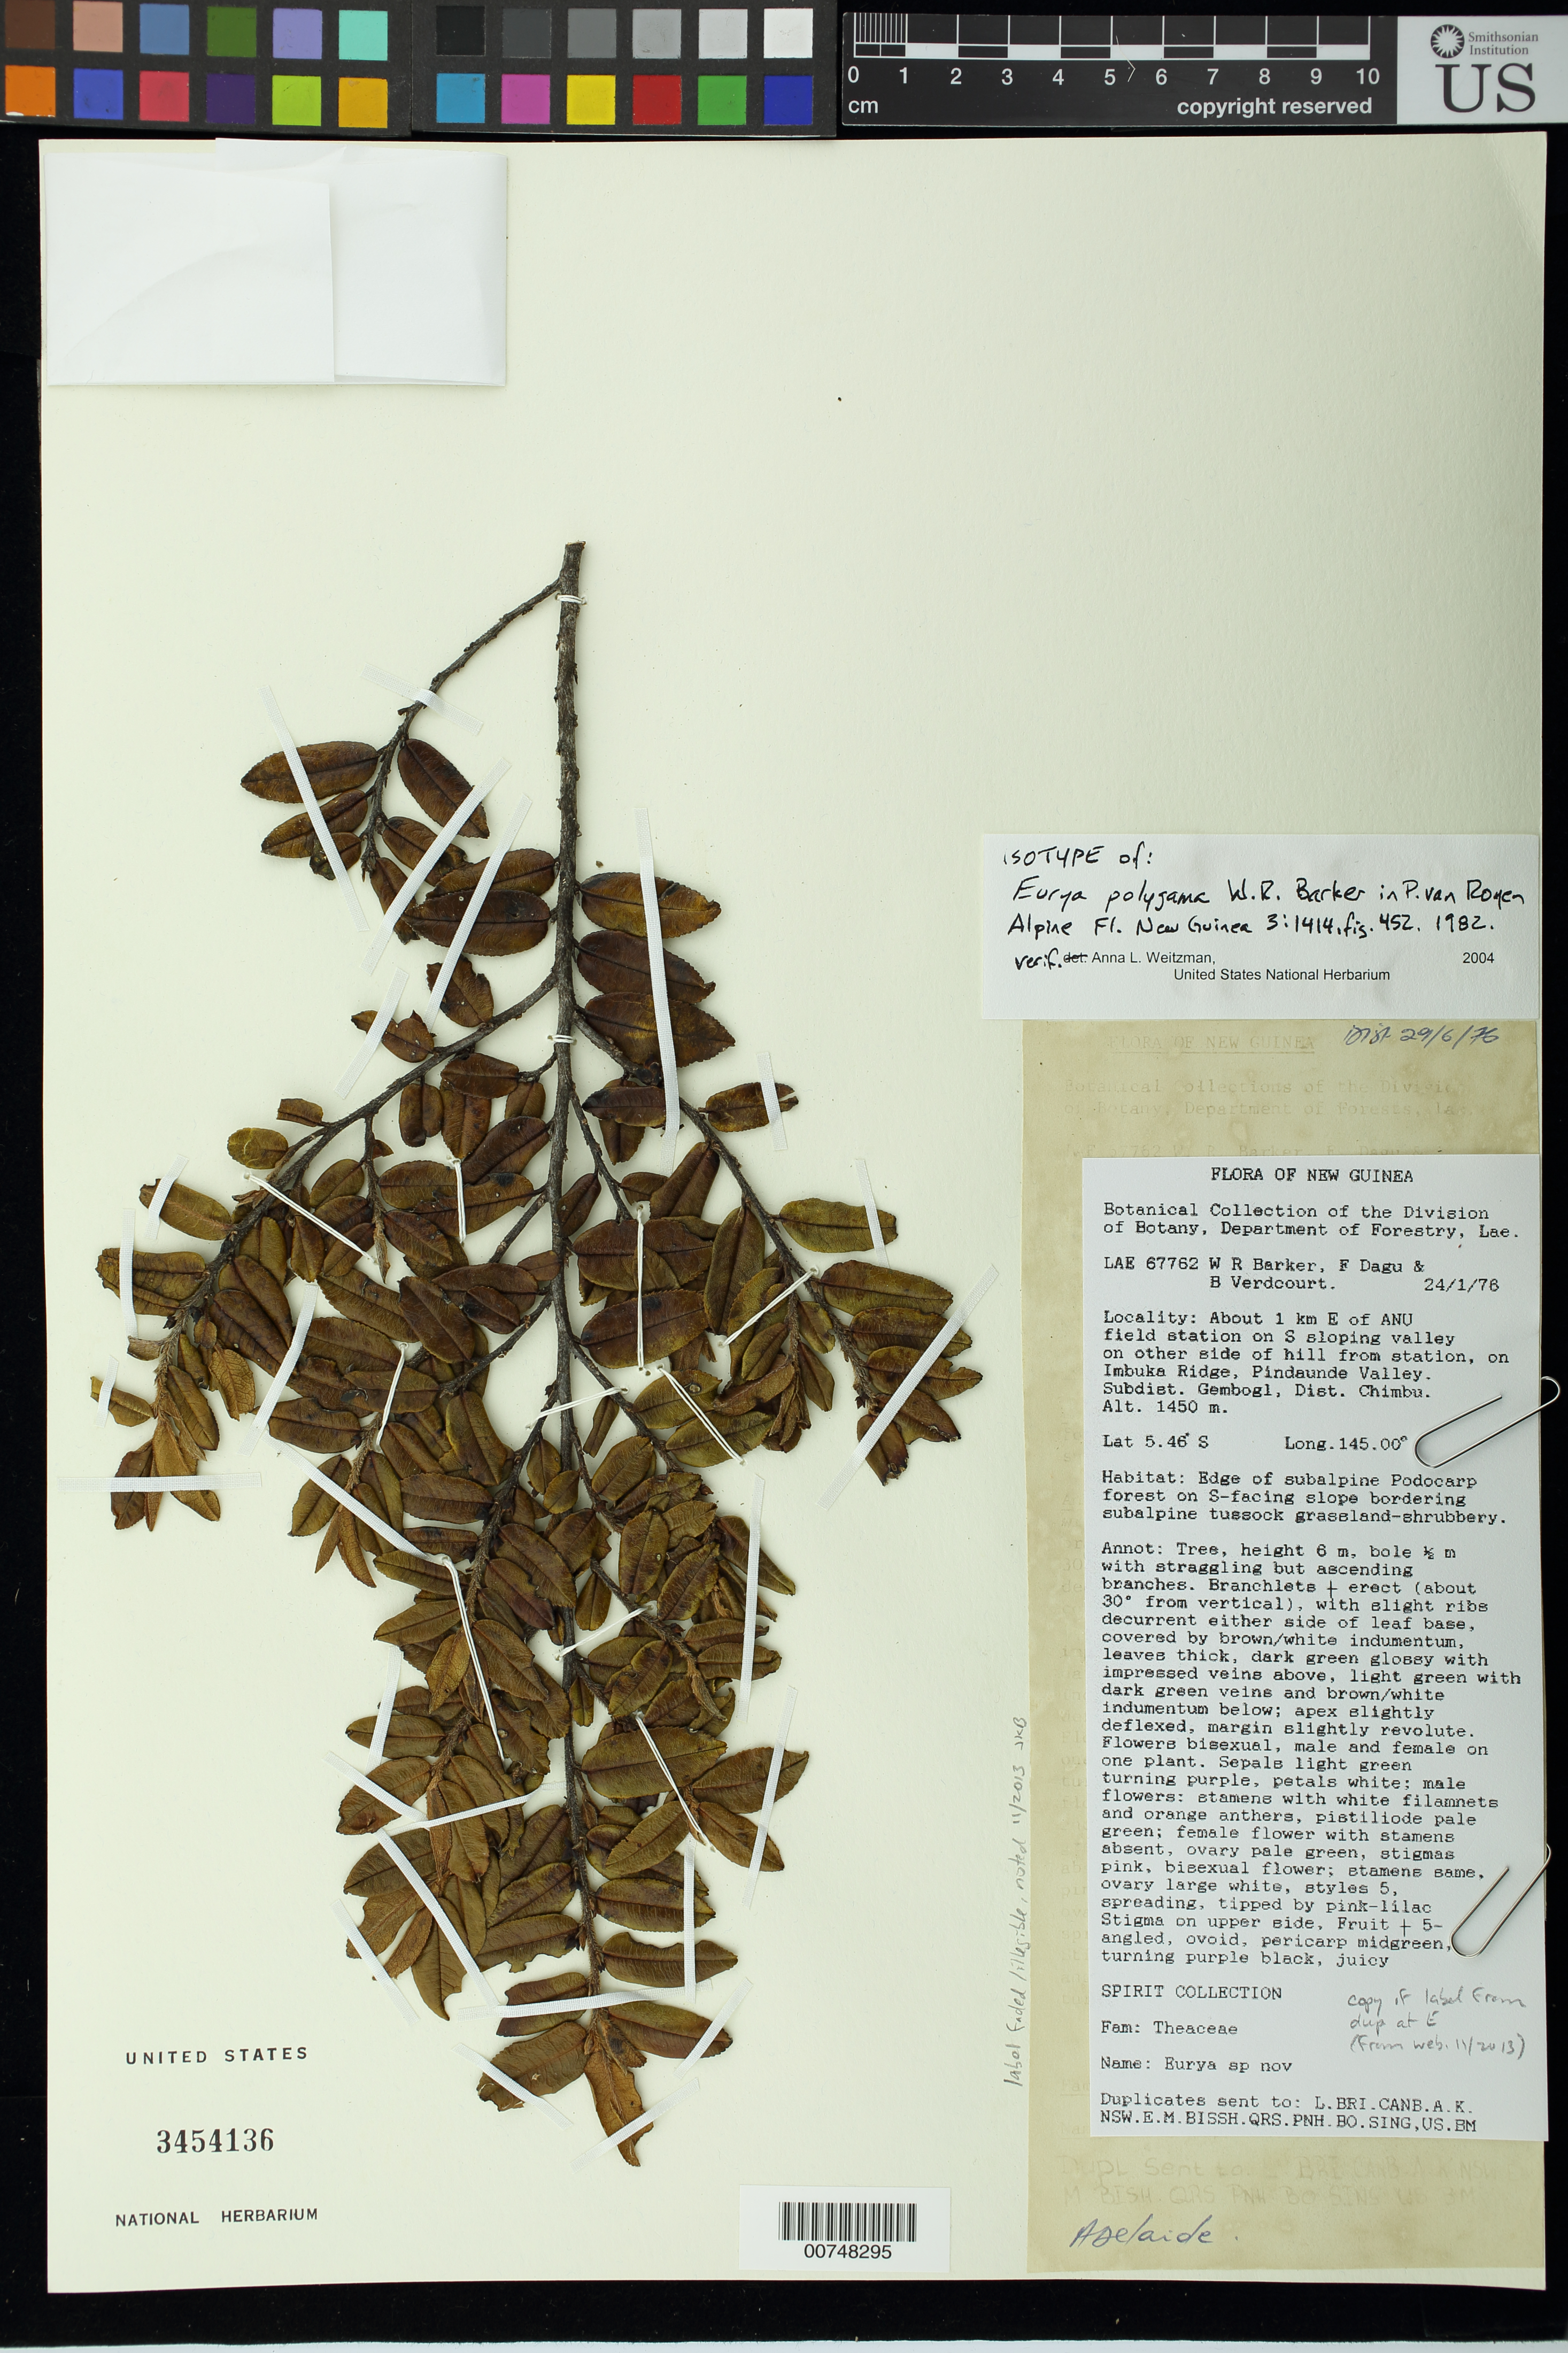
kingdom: Plantae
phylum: Tracheophyta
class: Magnoliopsida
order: Ericales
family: Pentaphylacaceae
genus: Eurya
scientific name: Eurya polygama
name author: W.R. Barker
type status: Isotype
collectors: W. R. Barker, F. Dagu & B. Verdcourt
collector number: LAE 67762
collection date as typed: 24 Jan 1976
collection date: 1976-01-24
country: Papua New Guinea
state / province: Eastern Highlands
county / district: Chimbu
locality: Subdist Gembork, about 1 km east of ANU field station, on sloping valley on other side of hill from station, on Imbuka Ridge, Pindaunde Valley.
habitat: Edge of subalpine Podocarp forest. South-facing 20° slope bordering su...... tussock grassland-shrubbery.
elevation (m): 3450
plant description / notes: Label faded/illegible; copy made of label on duplicate at E (from web) and attached to specimen.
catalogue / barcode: US 3454136